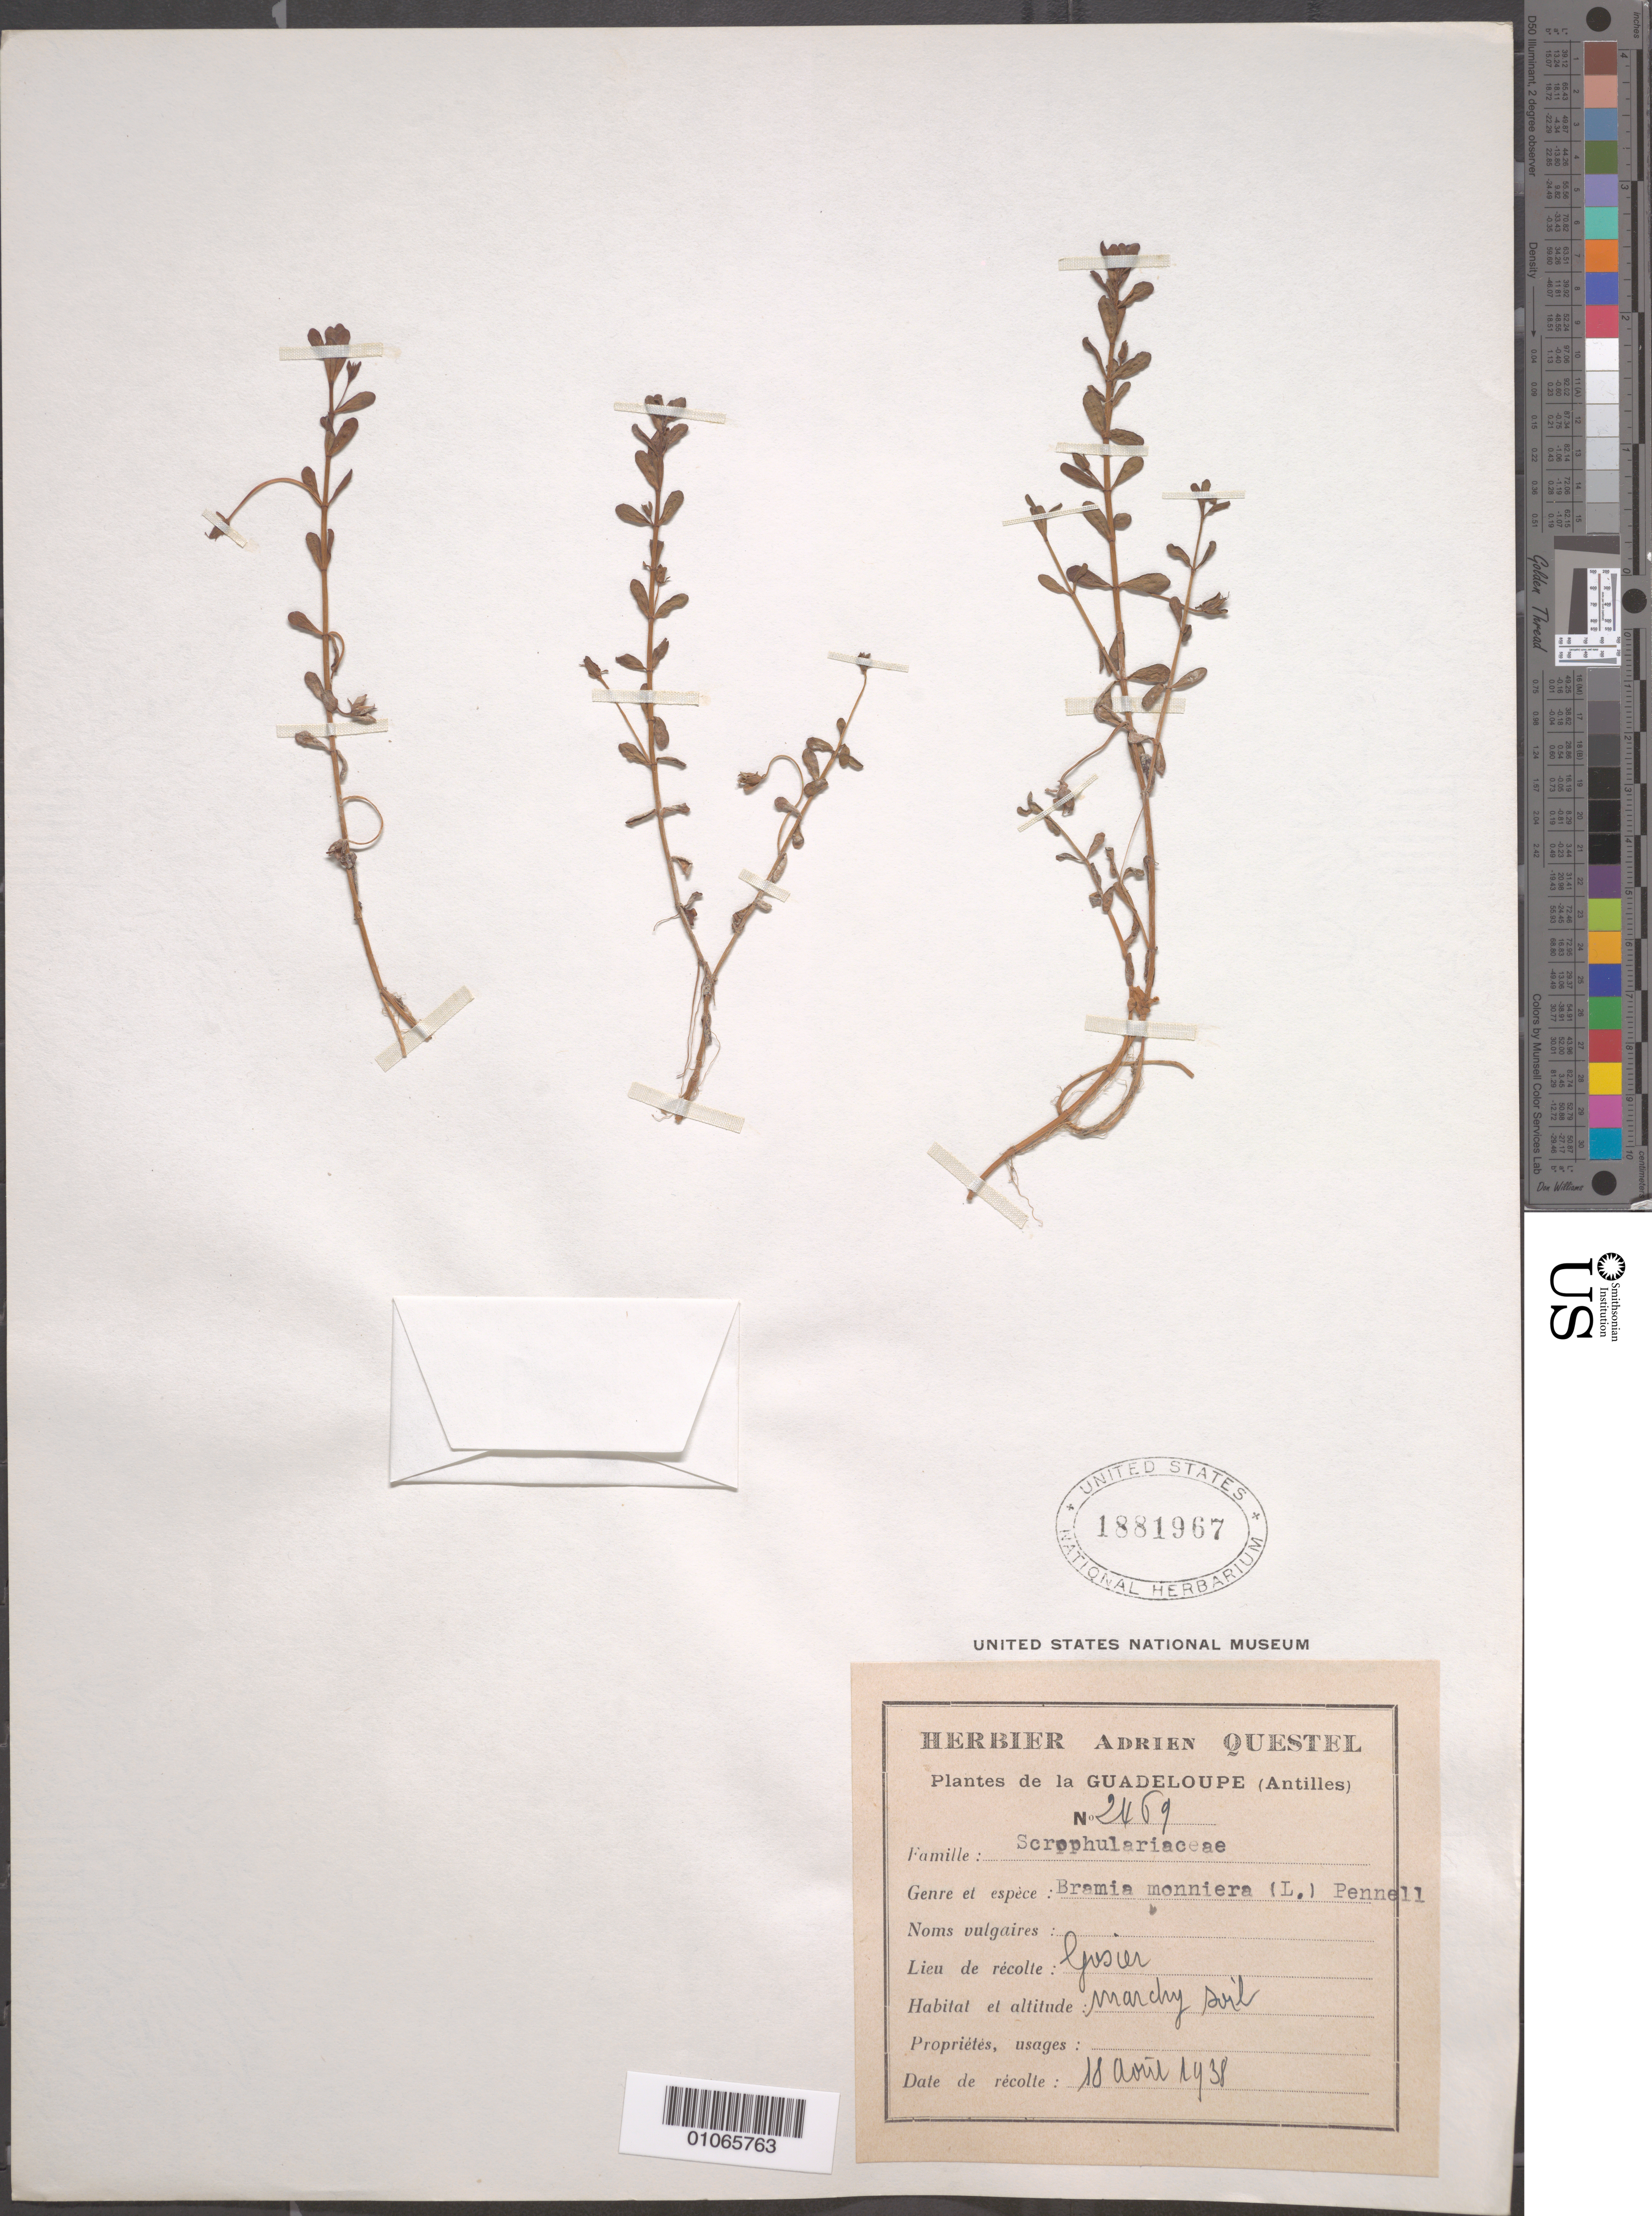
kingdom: Plantae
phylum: Tracheophyta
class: Magnoliopsida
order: Lamiales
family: Plantaginaceae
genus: Bacopa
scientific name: Bacopa monnieri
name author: (L.) Wettst.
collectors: A. Questel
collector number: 2469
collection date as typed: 18 Apr 1938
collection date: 1938-04-18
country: Guadeloupe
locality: Gosier? Marshy soil.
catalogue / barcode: US 1881967